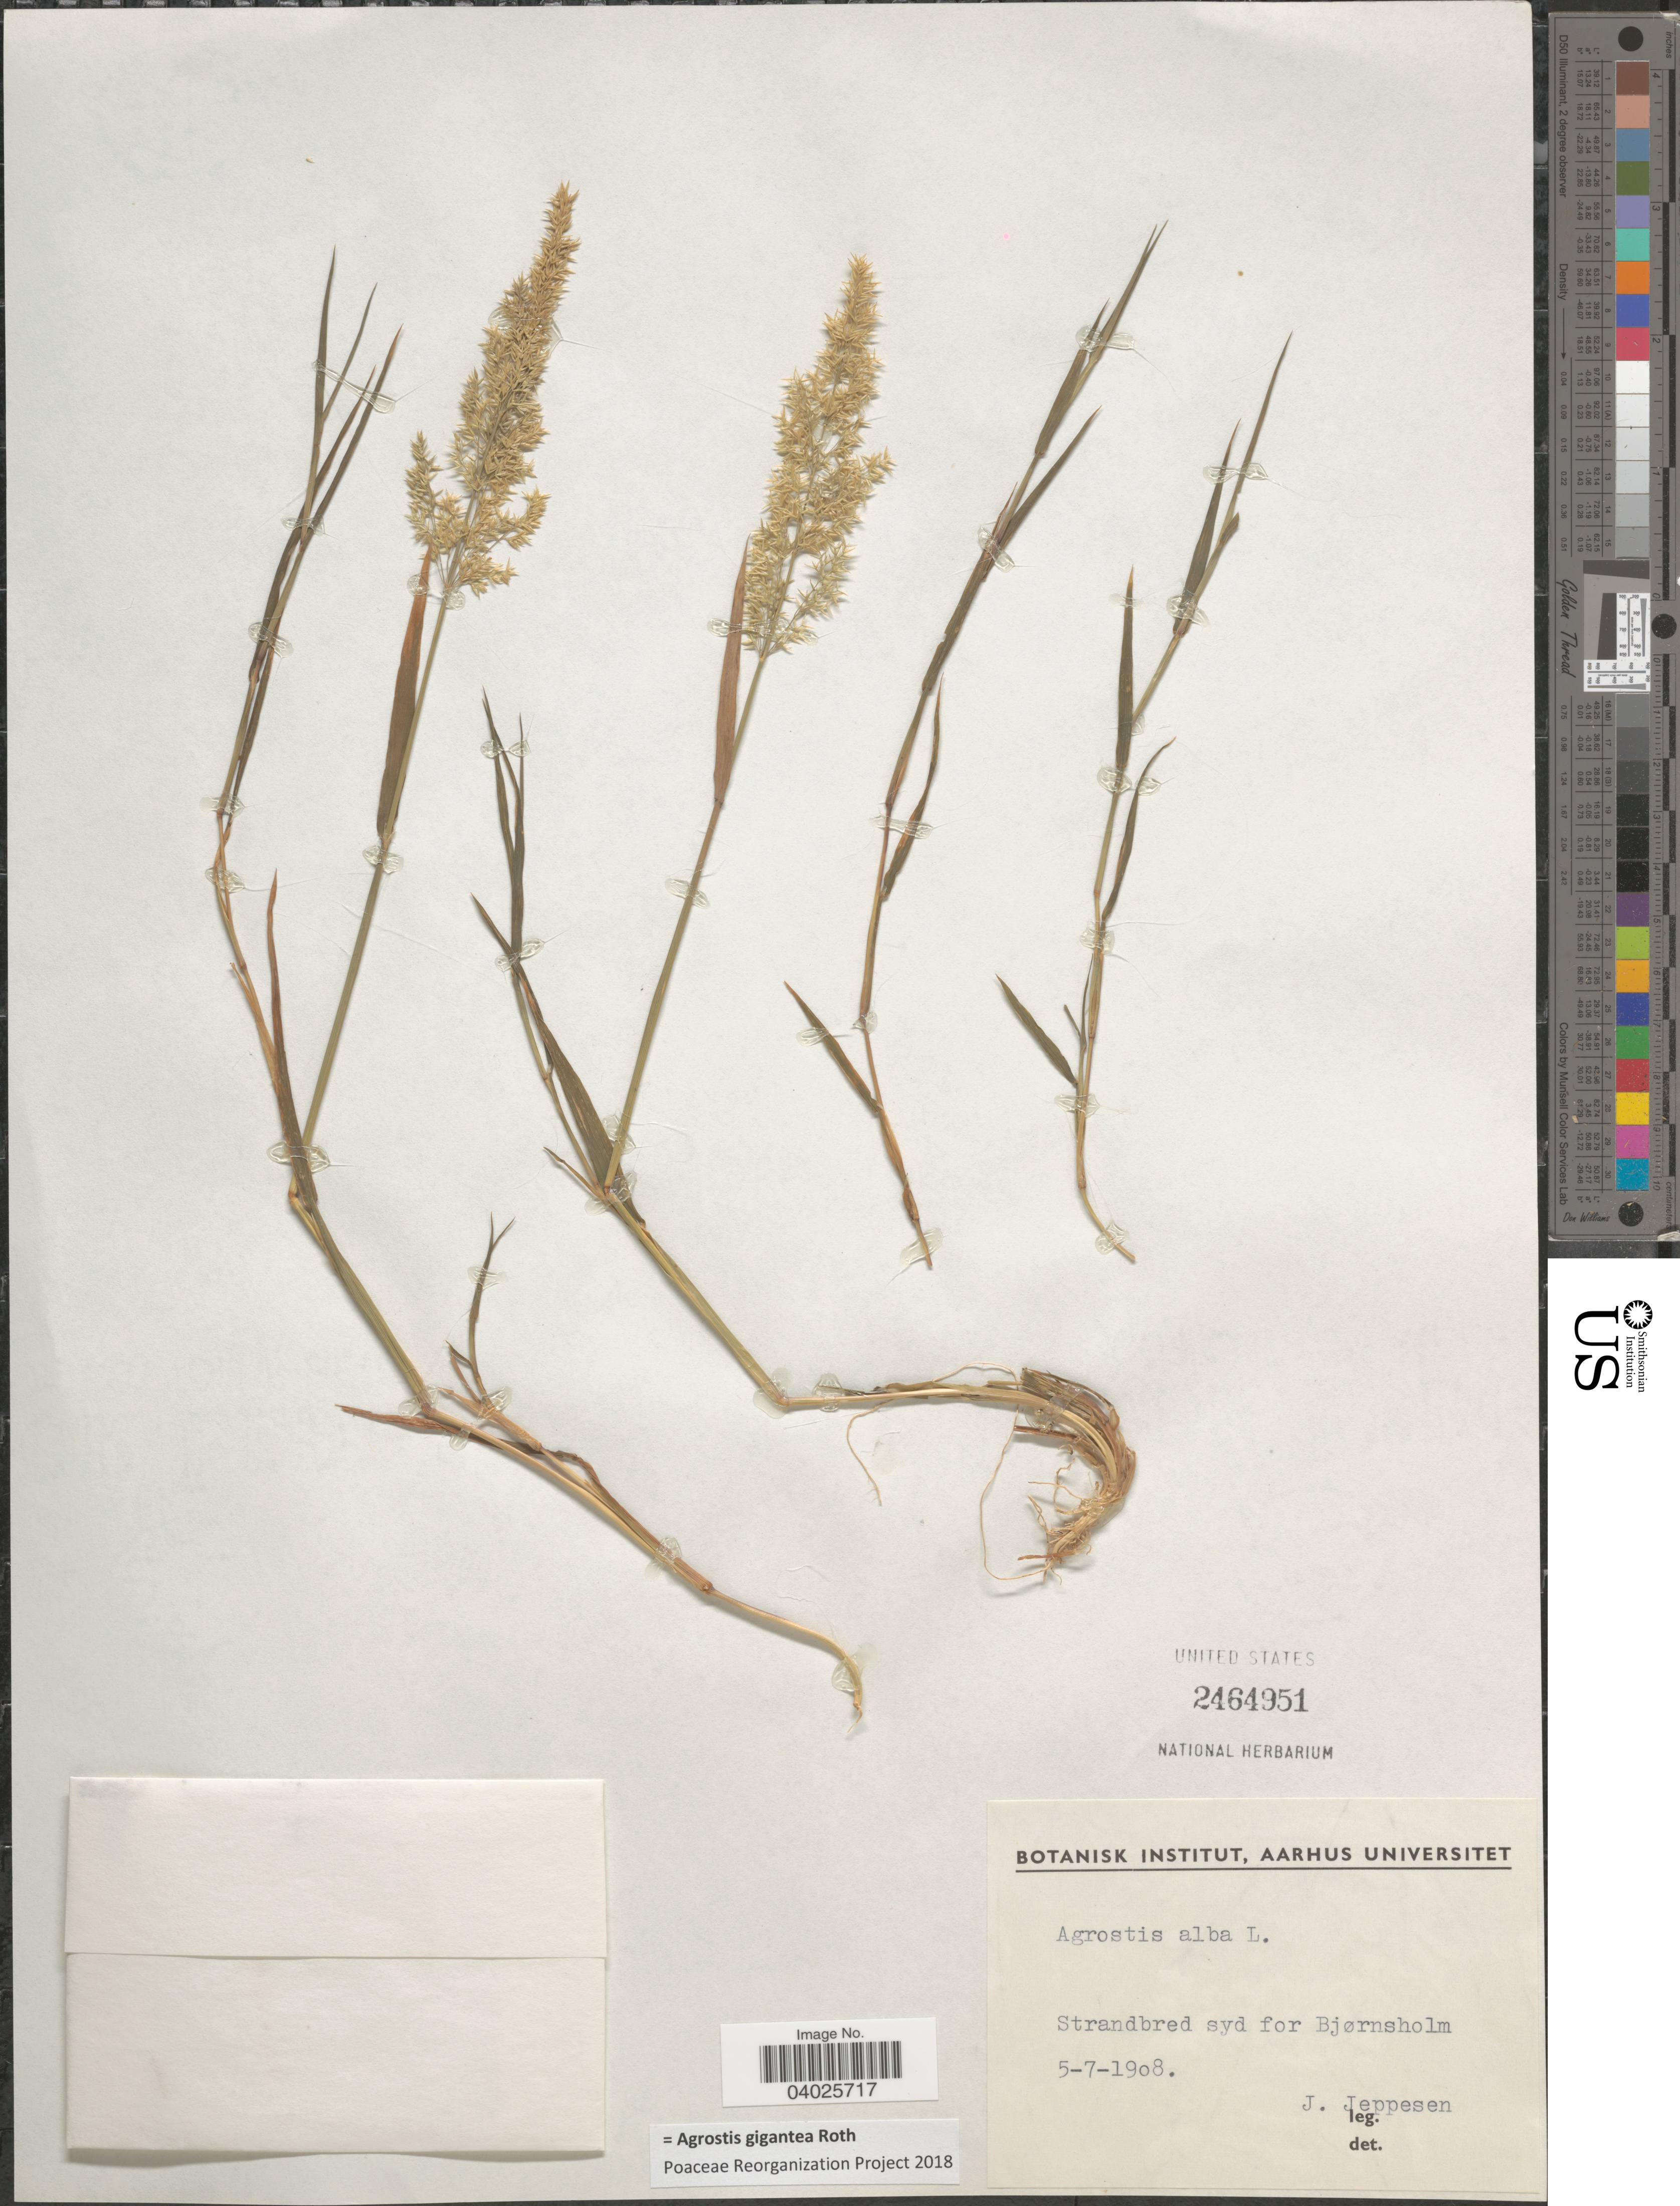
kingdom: Plantae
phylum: Tracheophyta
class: Liliopsida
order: Poales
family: Poaceae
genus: Agrostis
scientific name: Agrostis gigantea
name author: Roth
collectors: J. Jeppesen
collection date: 1908-07-05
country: Denmark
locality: Strandbred syd for Bjørnsholm.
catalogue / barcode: US 2464951